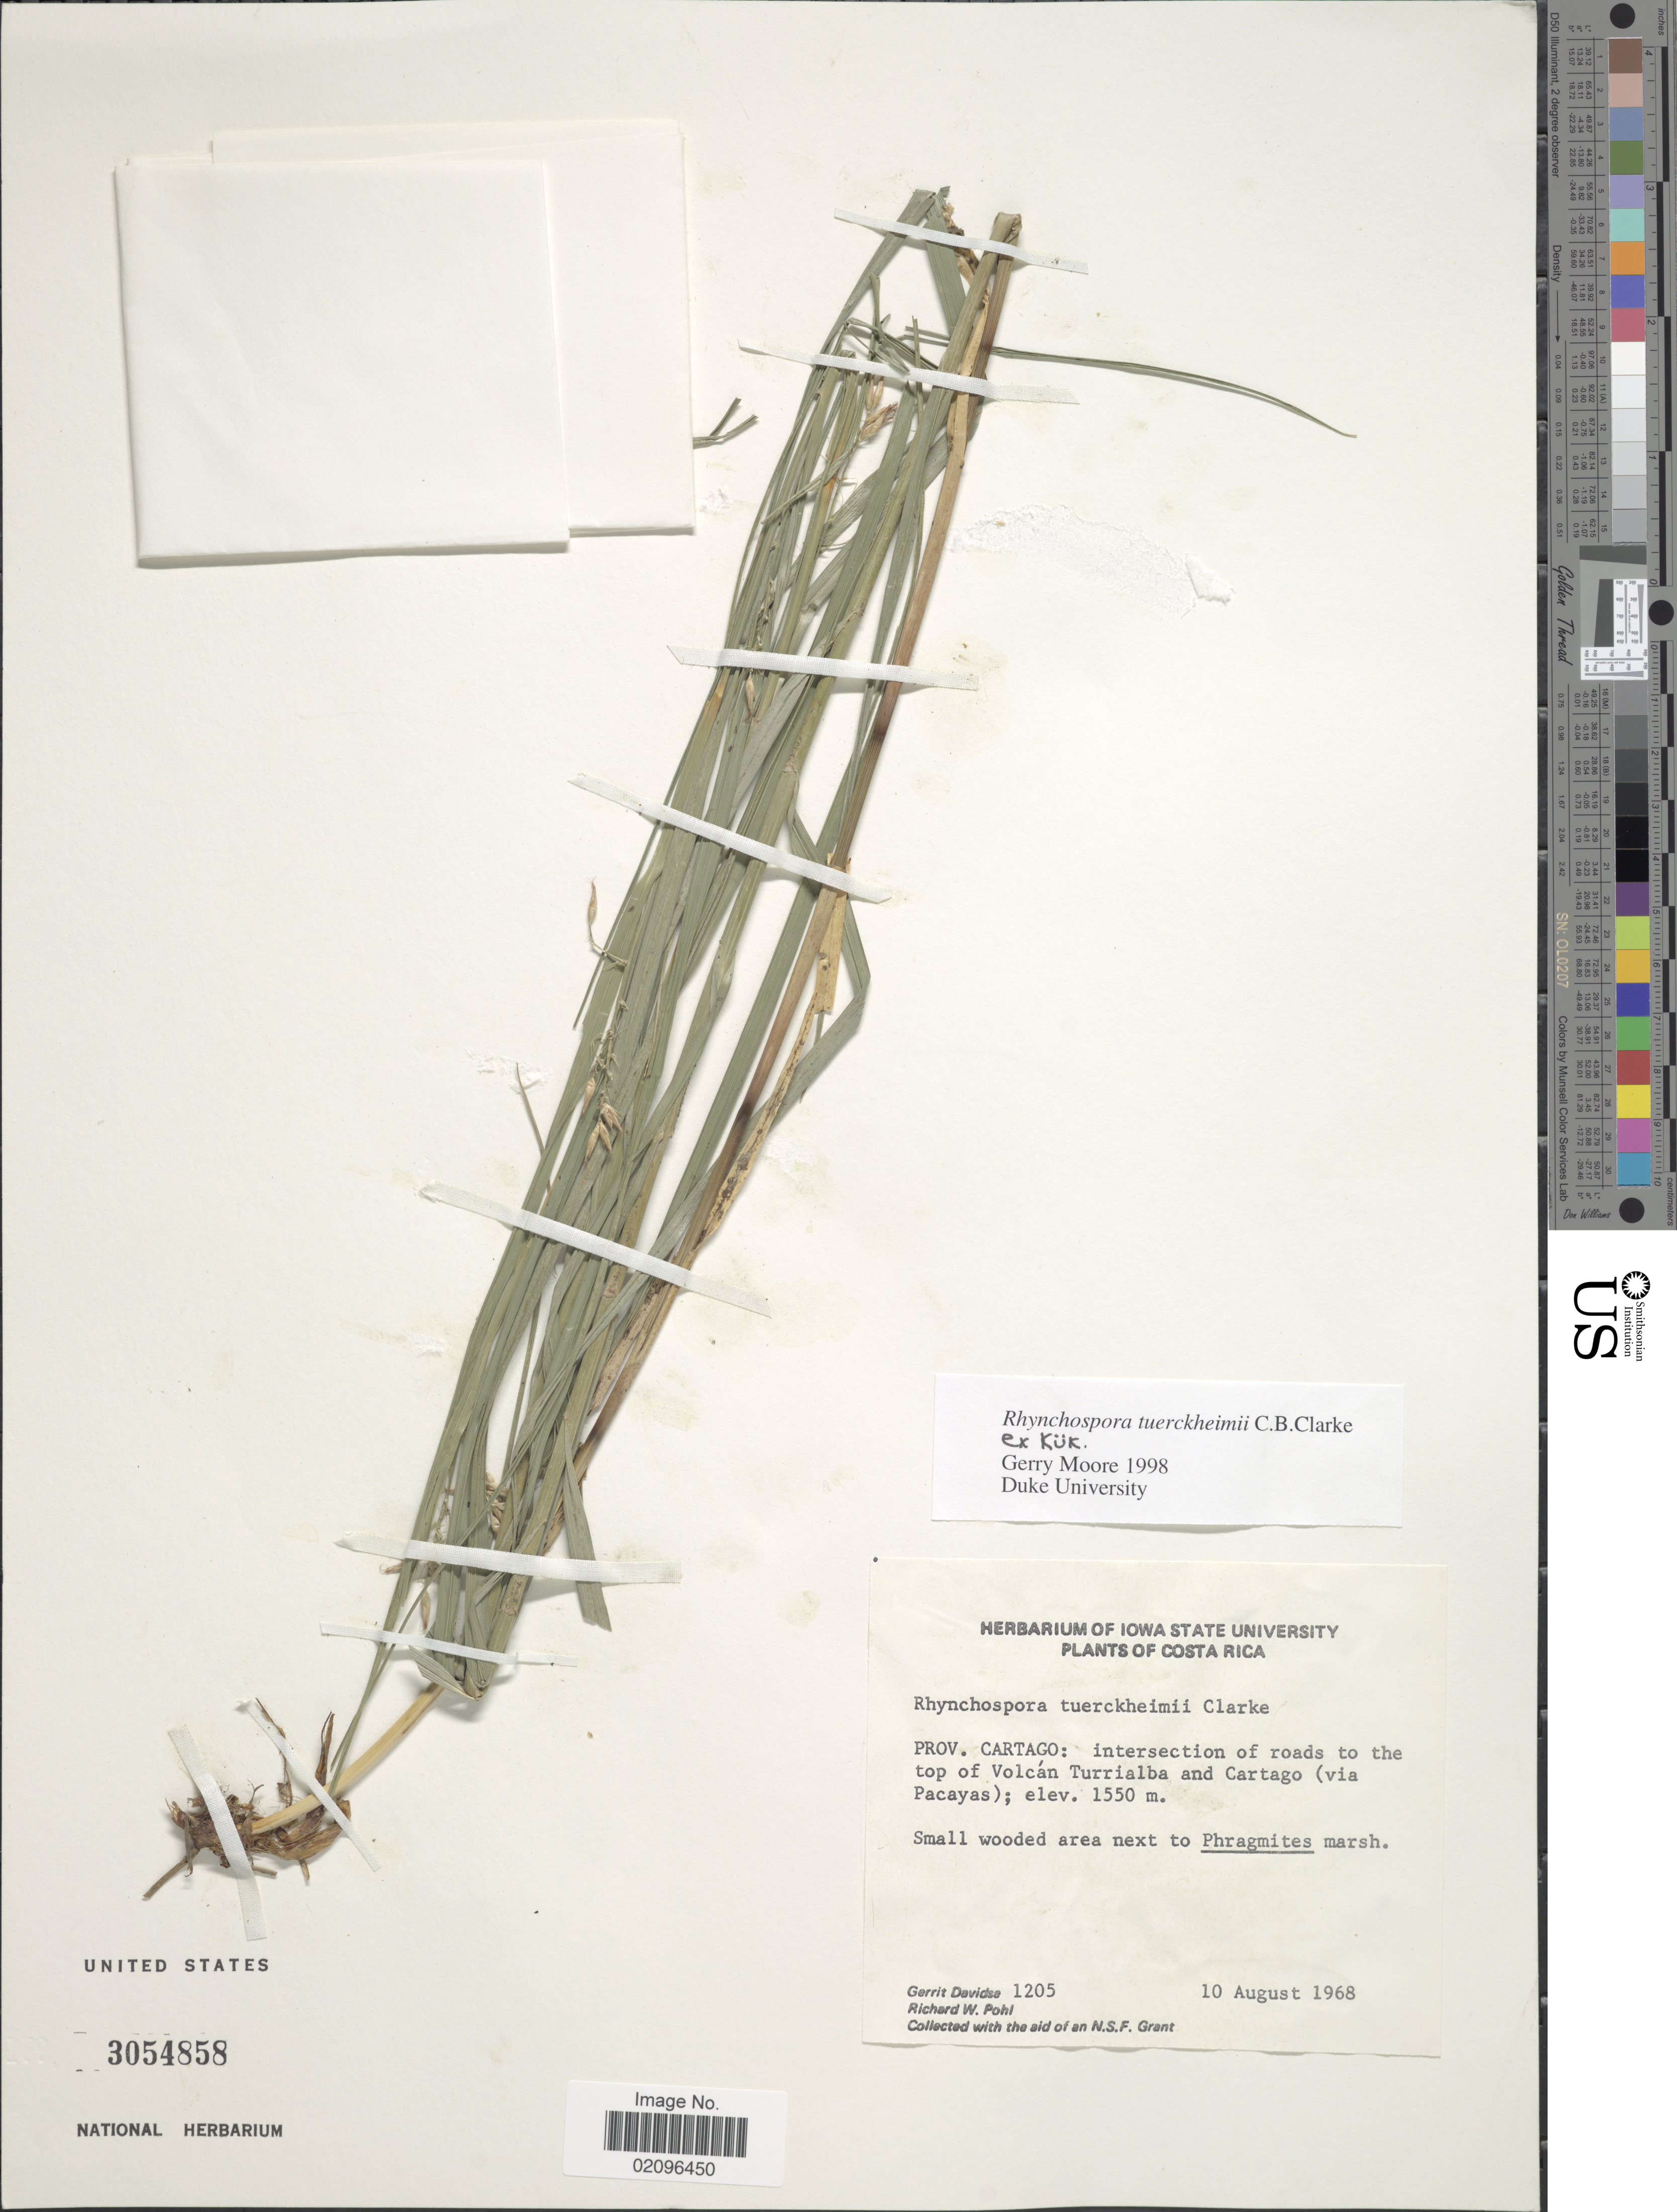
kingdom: Plantae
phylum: Tracheophyta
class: Liliopsida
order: Poales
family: Cyperaceae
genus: Rhynchospora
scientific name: Rhynchospora tuerckheimii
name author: C.B. Clarke ex Kük.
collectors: G. Davidse & R. W. Pohl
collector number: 1205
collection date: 1968-08-10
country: Costa Rica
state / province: Cartago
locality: Prov. Cartago: intersection of roads to the top of Volcan Turrialba and Cartago (via Pacayas).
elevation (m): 1550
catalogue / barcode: US 3054858